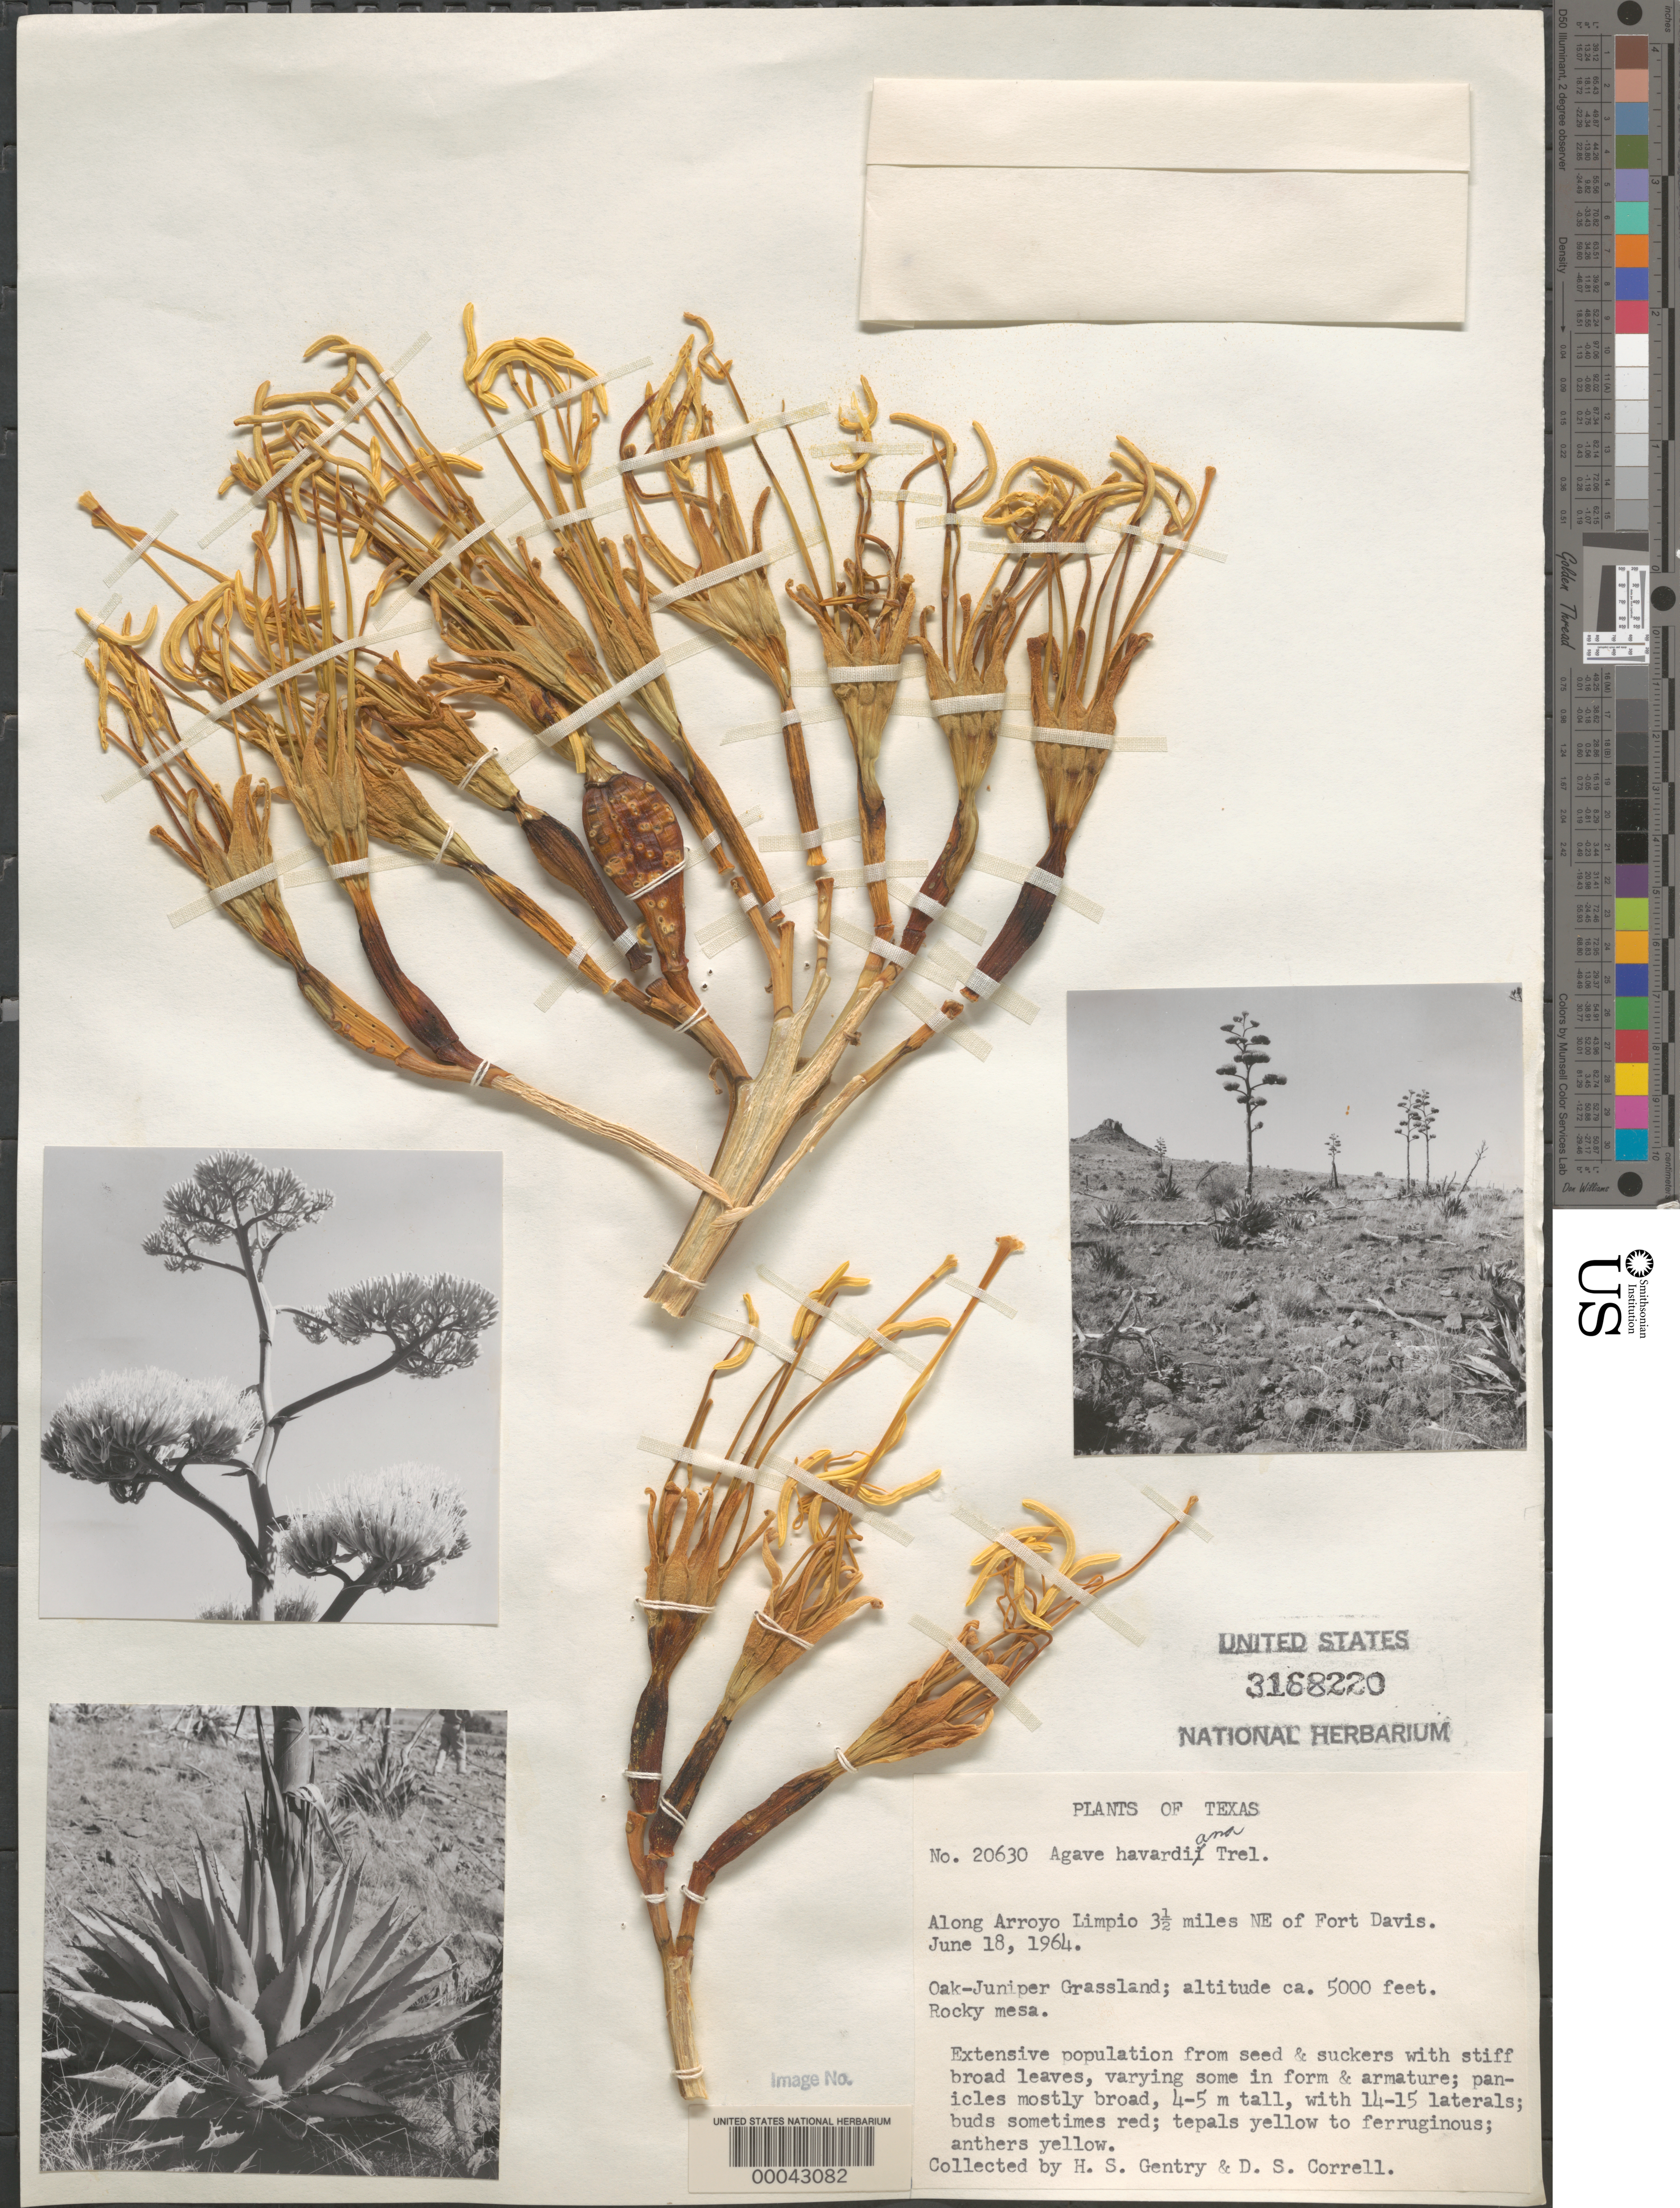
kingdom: Plantae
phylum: Tracheophyta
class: Liliopsida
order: Asparagales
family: Asparagaceae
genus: Agave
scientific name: Agave havardiana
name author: Trel.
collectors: H. S. Gentry & D. S. Correll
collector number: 20630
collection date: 1964-06-18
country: United States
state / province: Texas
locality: Along Arroyo Limpio 3½ miles NE of Fort Davis. Oak-Juniper Grassland.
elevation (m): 1524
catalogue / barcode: US 3168220